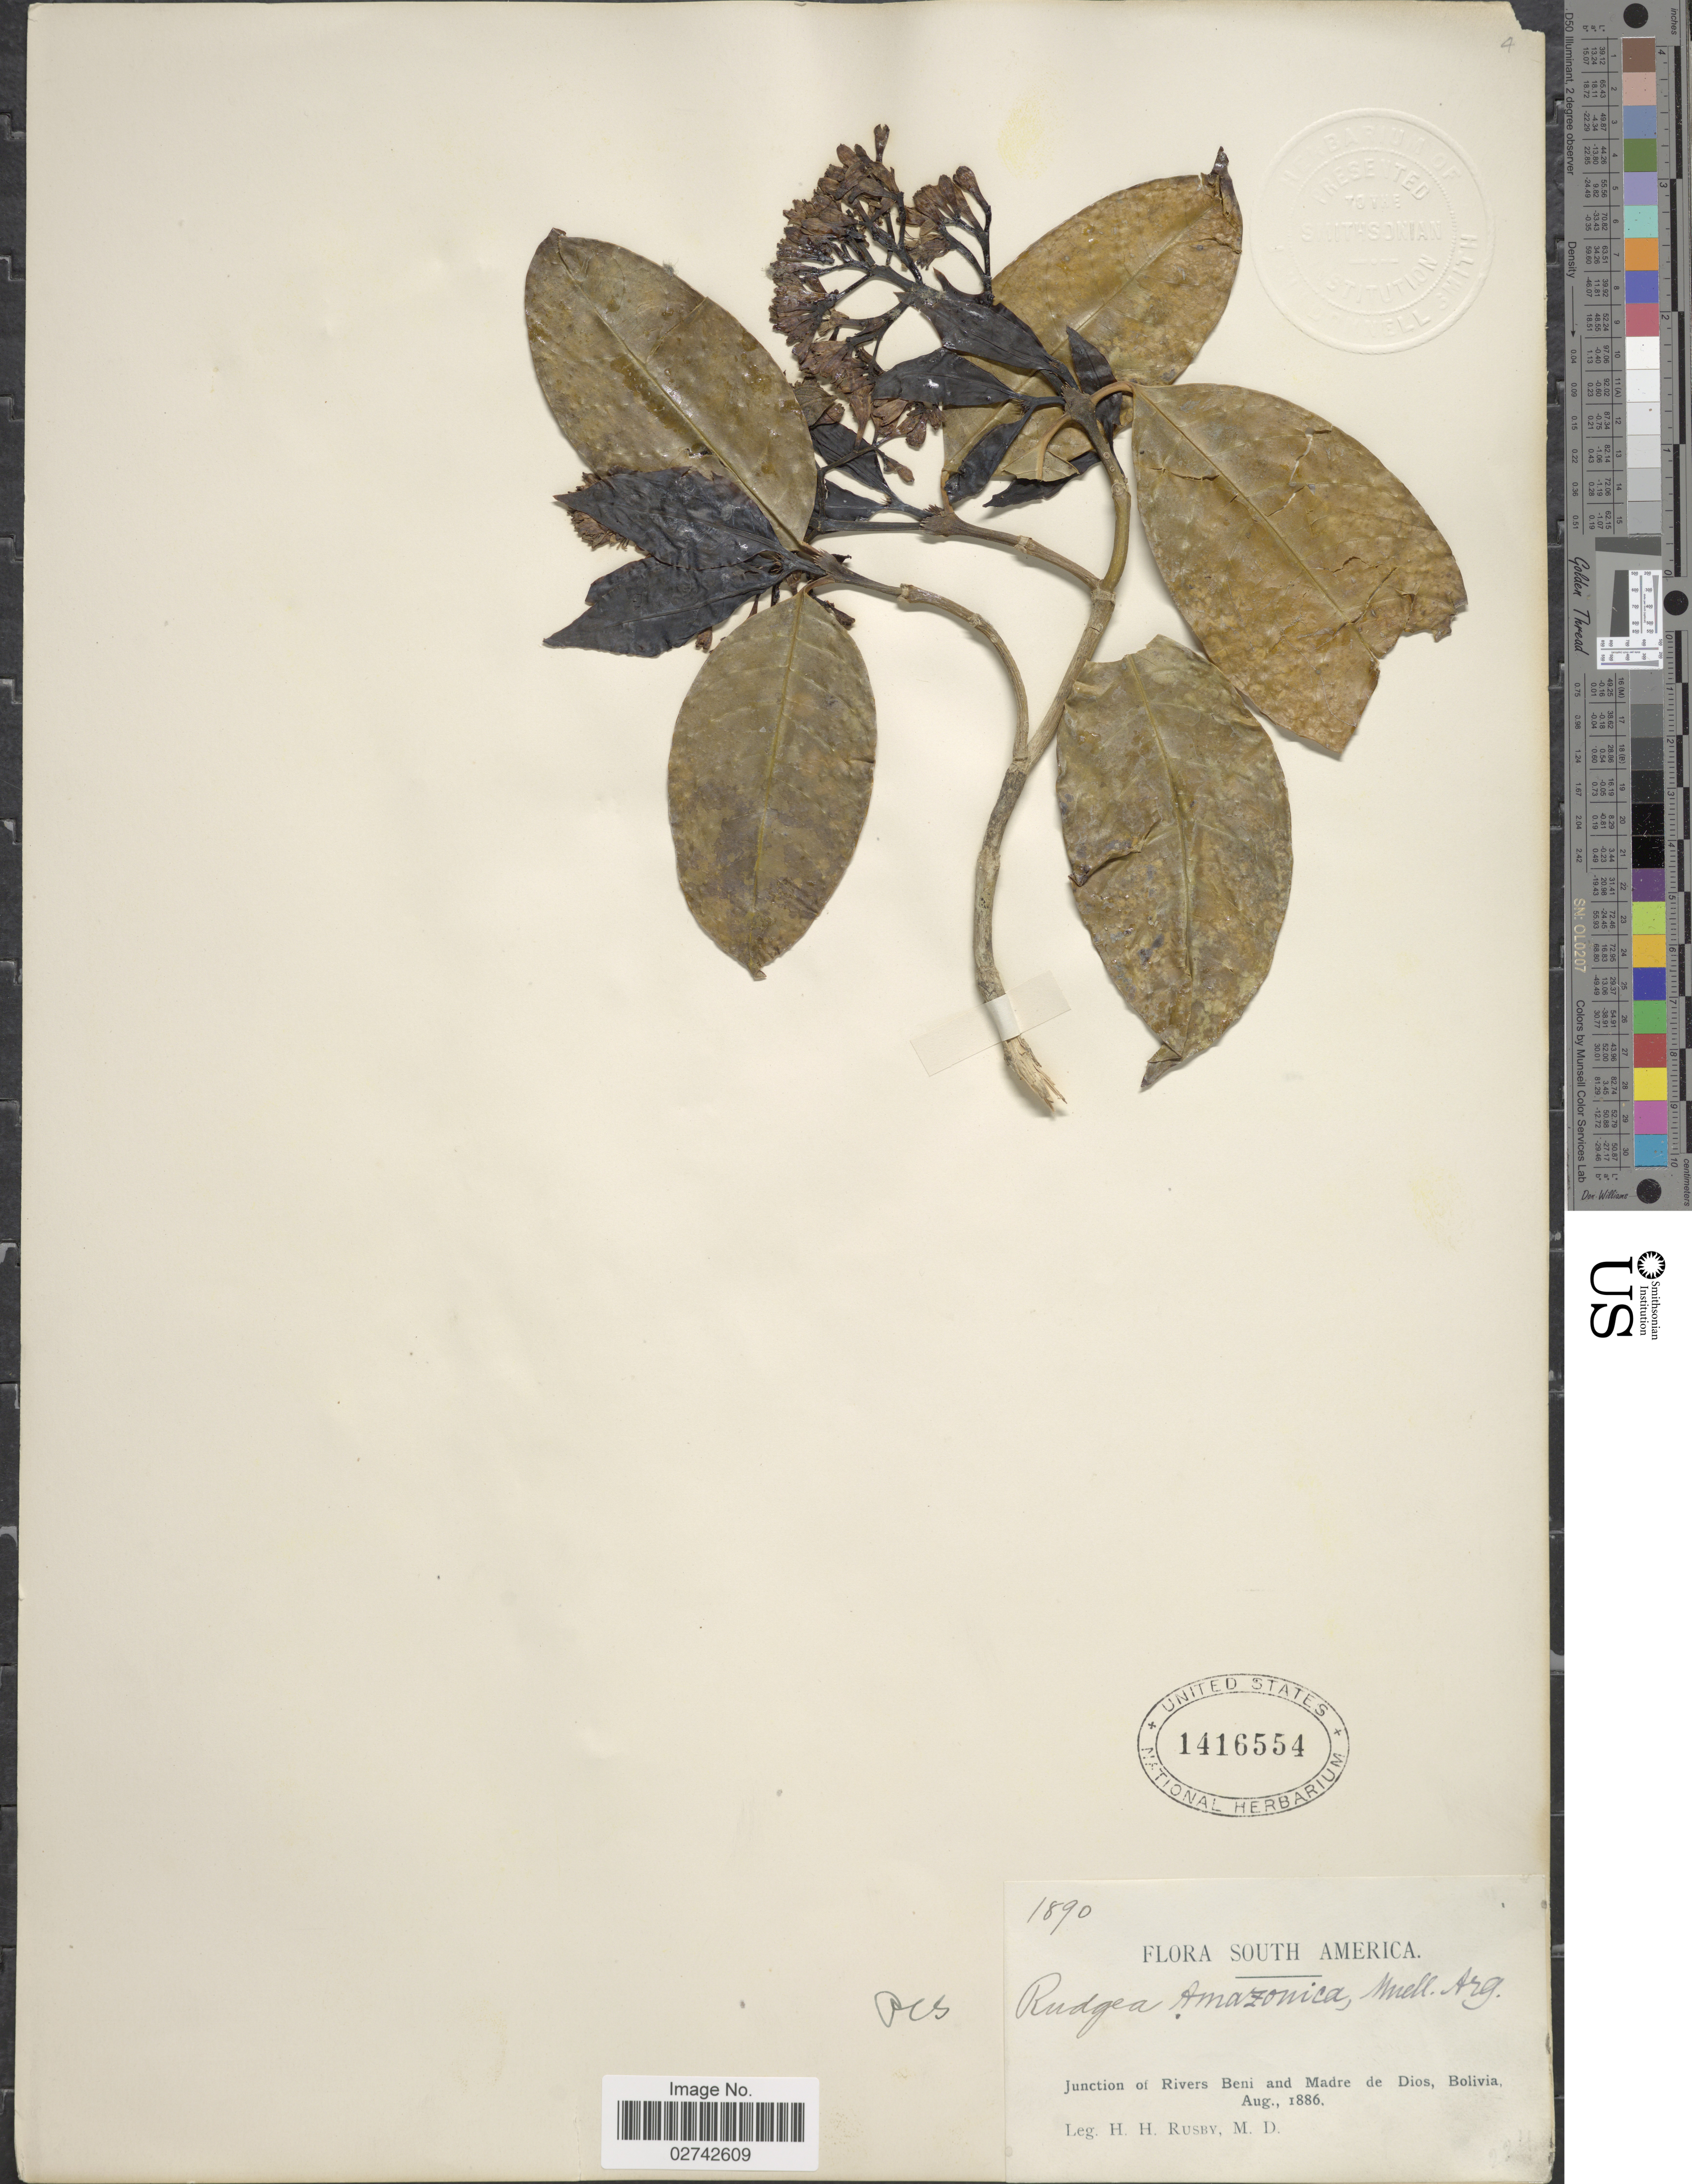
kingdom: Plantae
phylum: Tracheophyta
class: Magnoliopsida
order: Gentianales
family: Rubiaceae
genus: Rudgea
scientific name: Rudgea amazonica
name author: Müll. Arg.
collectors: H. H. Rusby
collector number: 1890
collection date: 1886-08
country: Bolivia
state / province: Beni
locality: Junction of Rivers Beni and Madre de Dios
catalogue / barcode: US 1416554